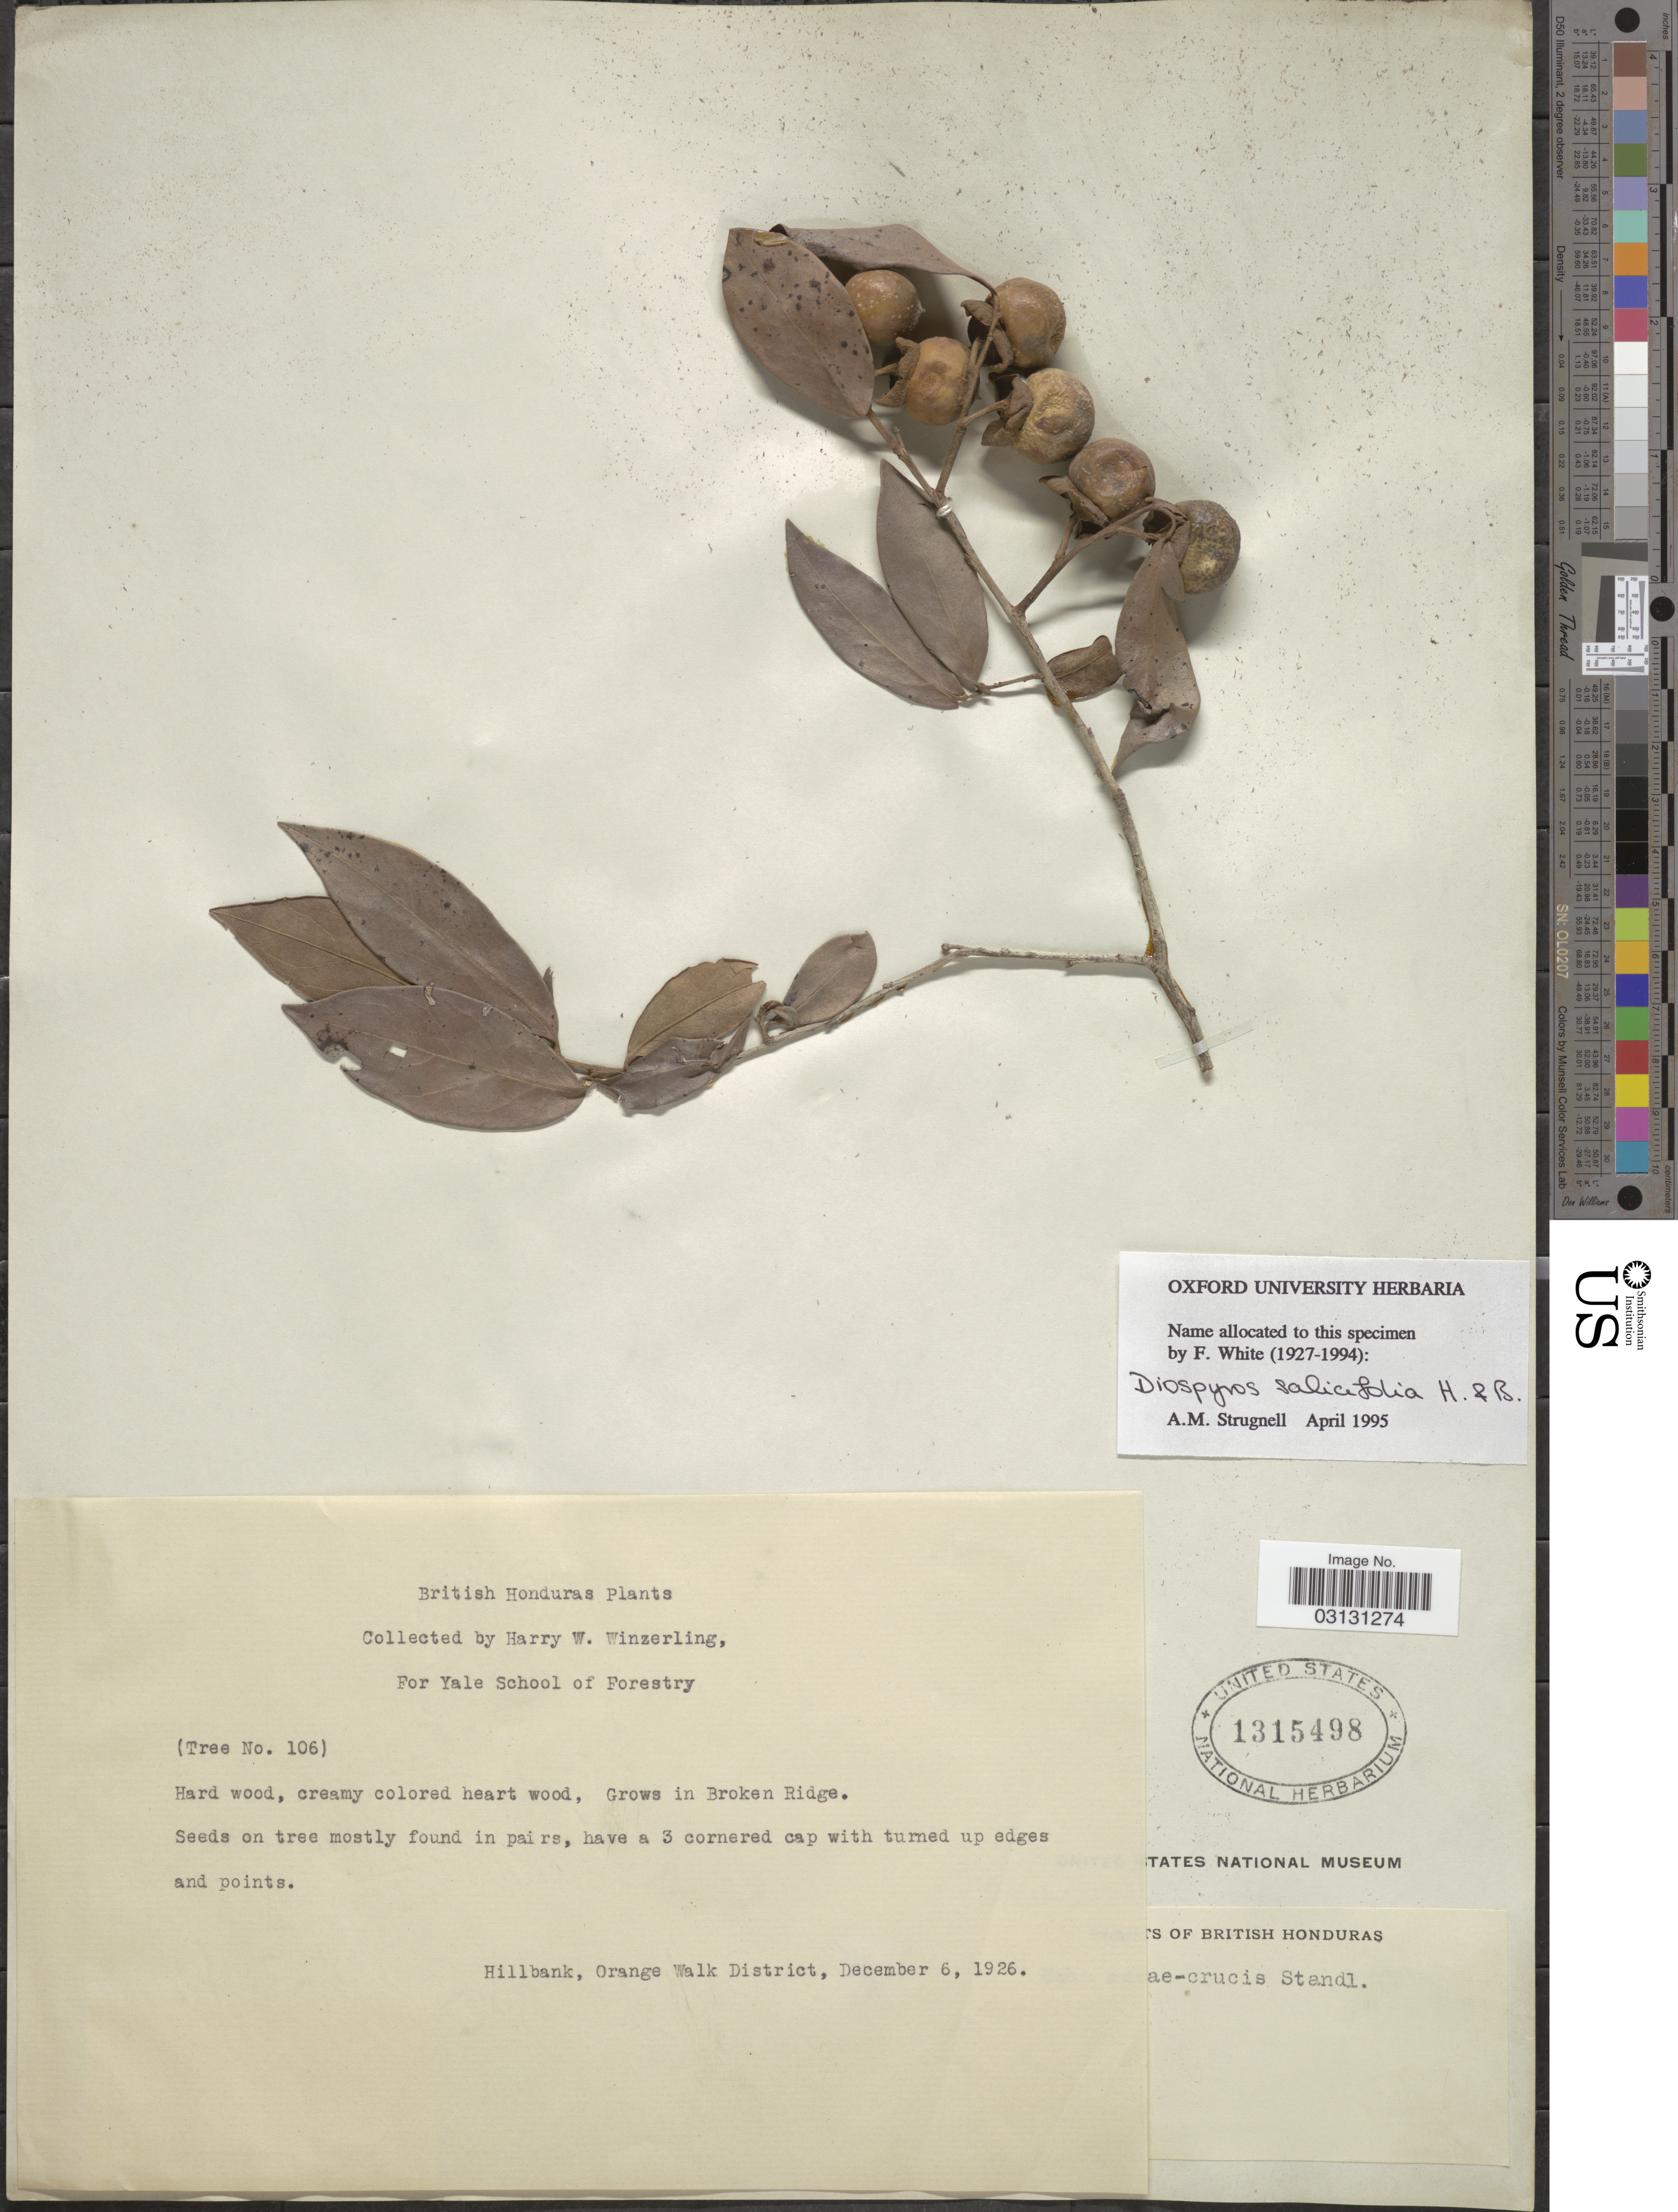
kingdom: Plantae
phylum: Tracheophyta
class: Magnoliopsida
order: Ericales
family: Ebenaceae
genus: Diospyros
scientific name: Diospyros salicifolia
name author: Humb. & Bonpl. ex Willd.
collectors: H. Winzerling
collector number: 106?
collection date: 1926-12-06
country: Belize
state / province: Orange Walk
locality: British Honduras. Broken Ridge. Hillbank, Orange Walk District.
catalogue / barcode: US 1315498